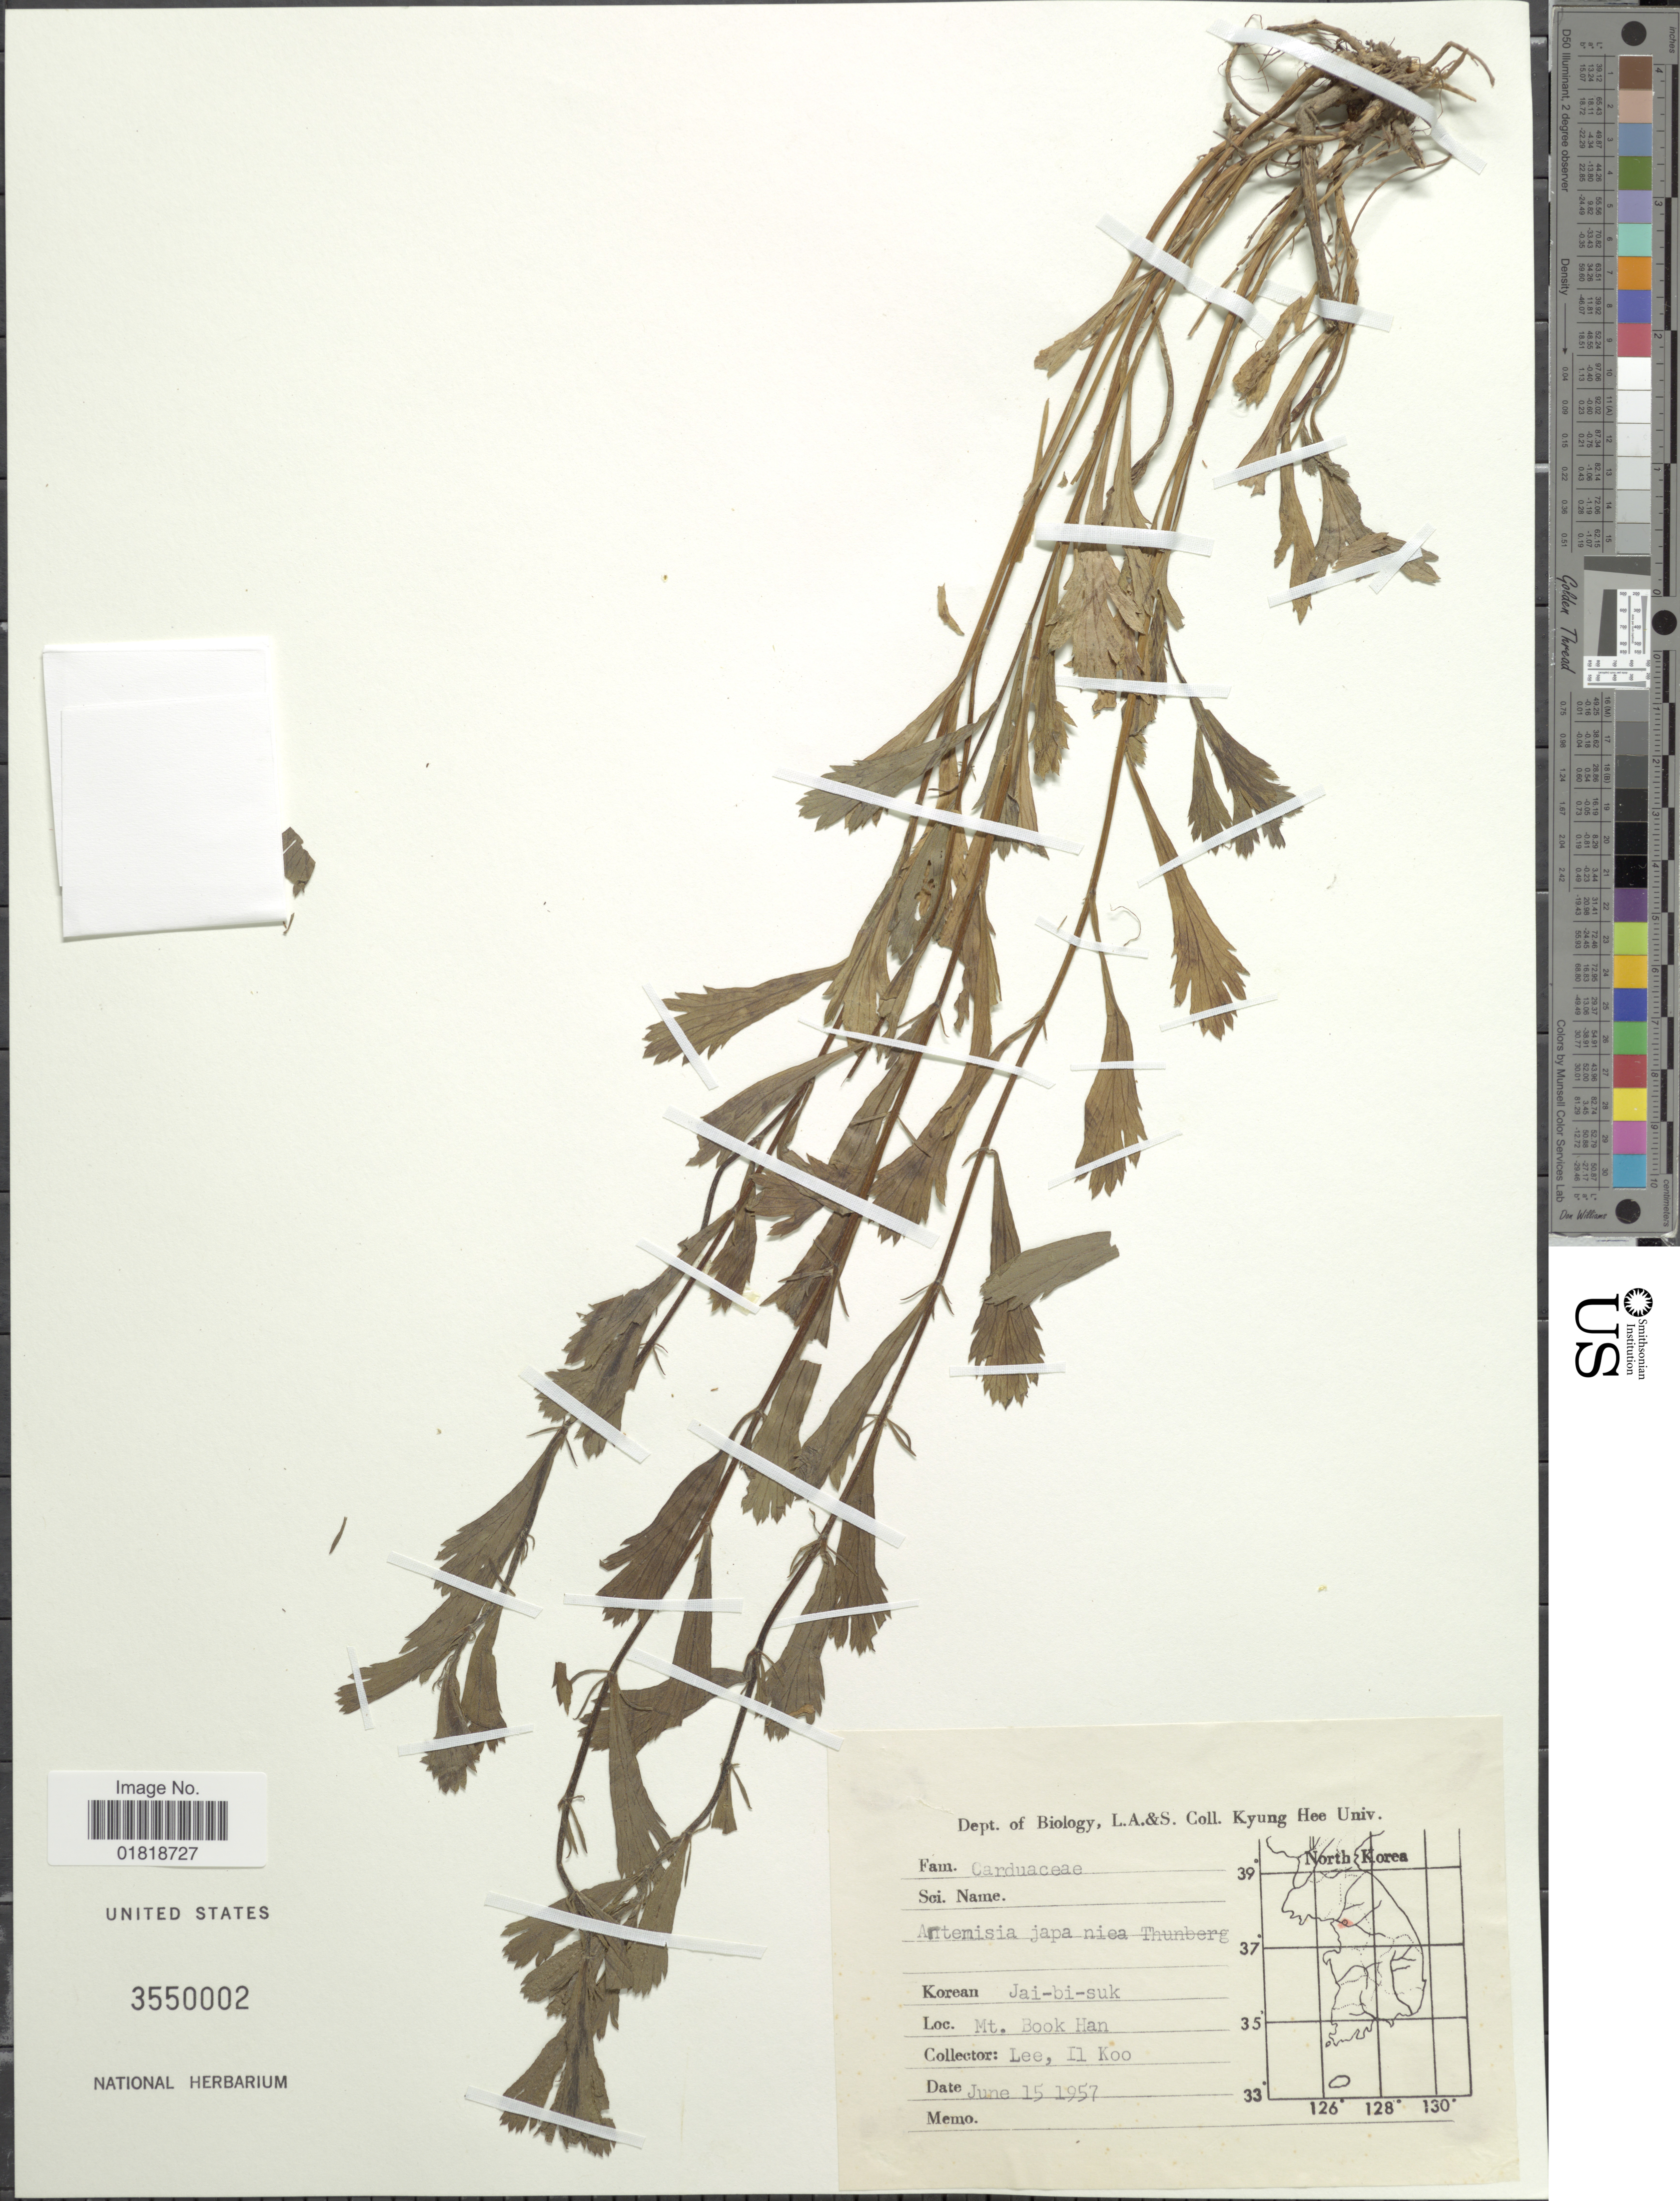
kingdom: Plantae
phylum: Tracheophyta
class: Magnoliopsida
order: Asterales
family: Asteraceae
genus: Artemisia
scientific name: Artemisia japonica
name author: Thunb.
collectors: I. Lee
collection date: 1957-06-15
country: South Korea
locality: Mt. Book Han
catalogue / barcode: US 3550002